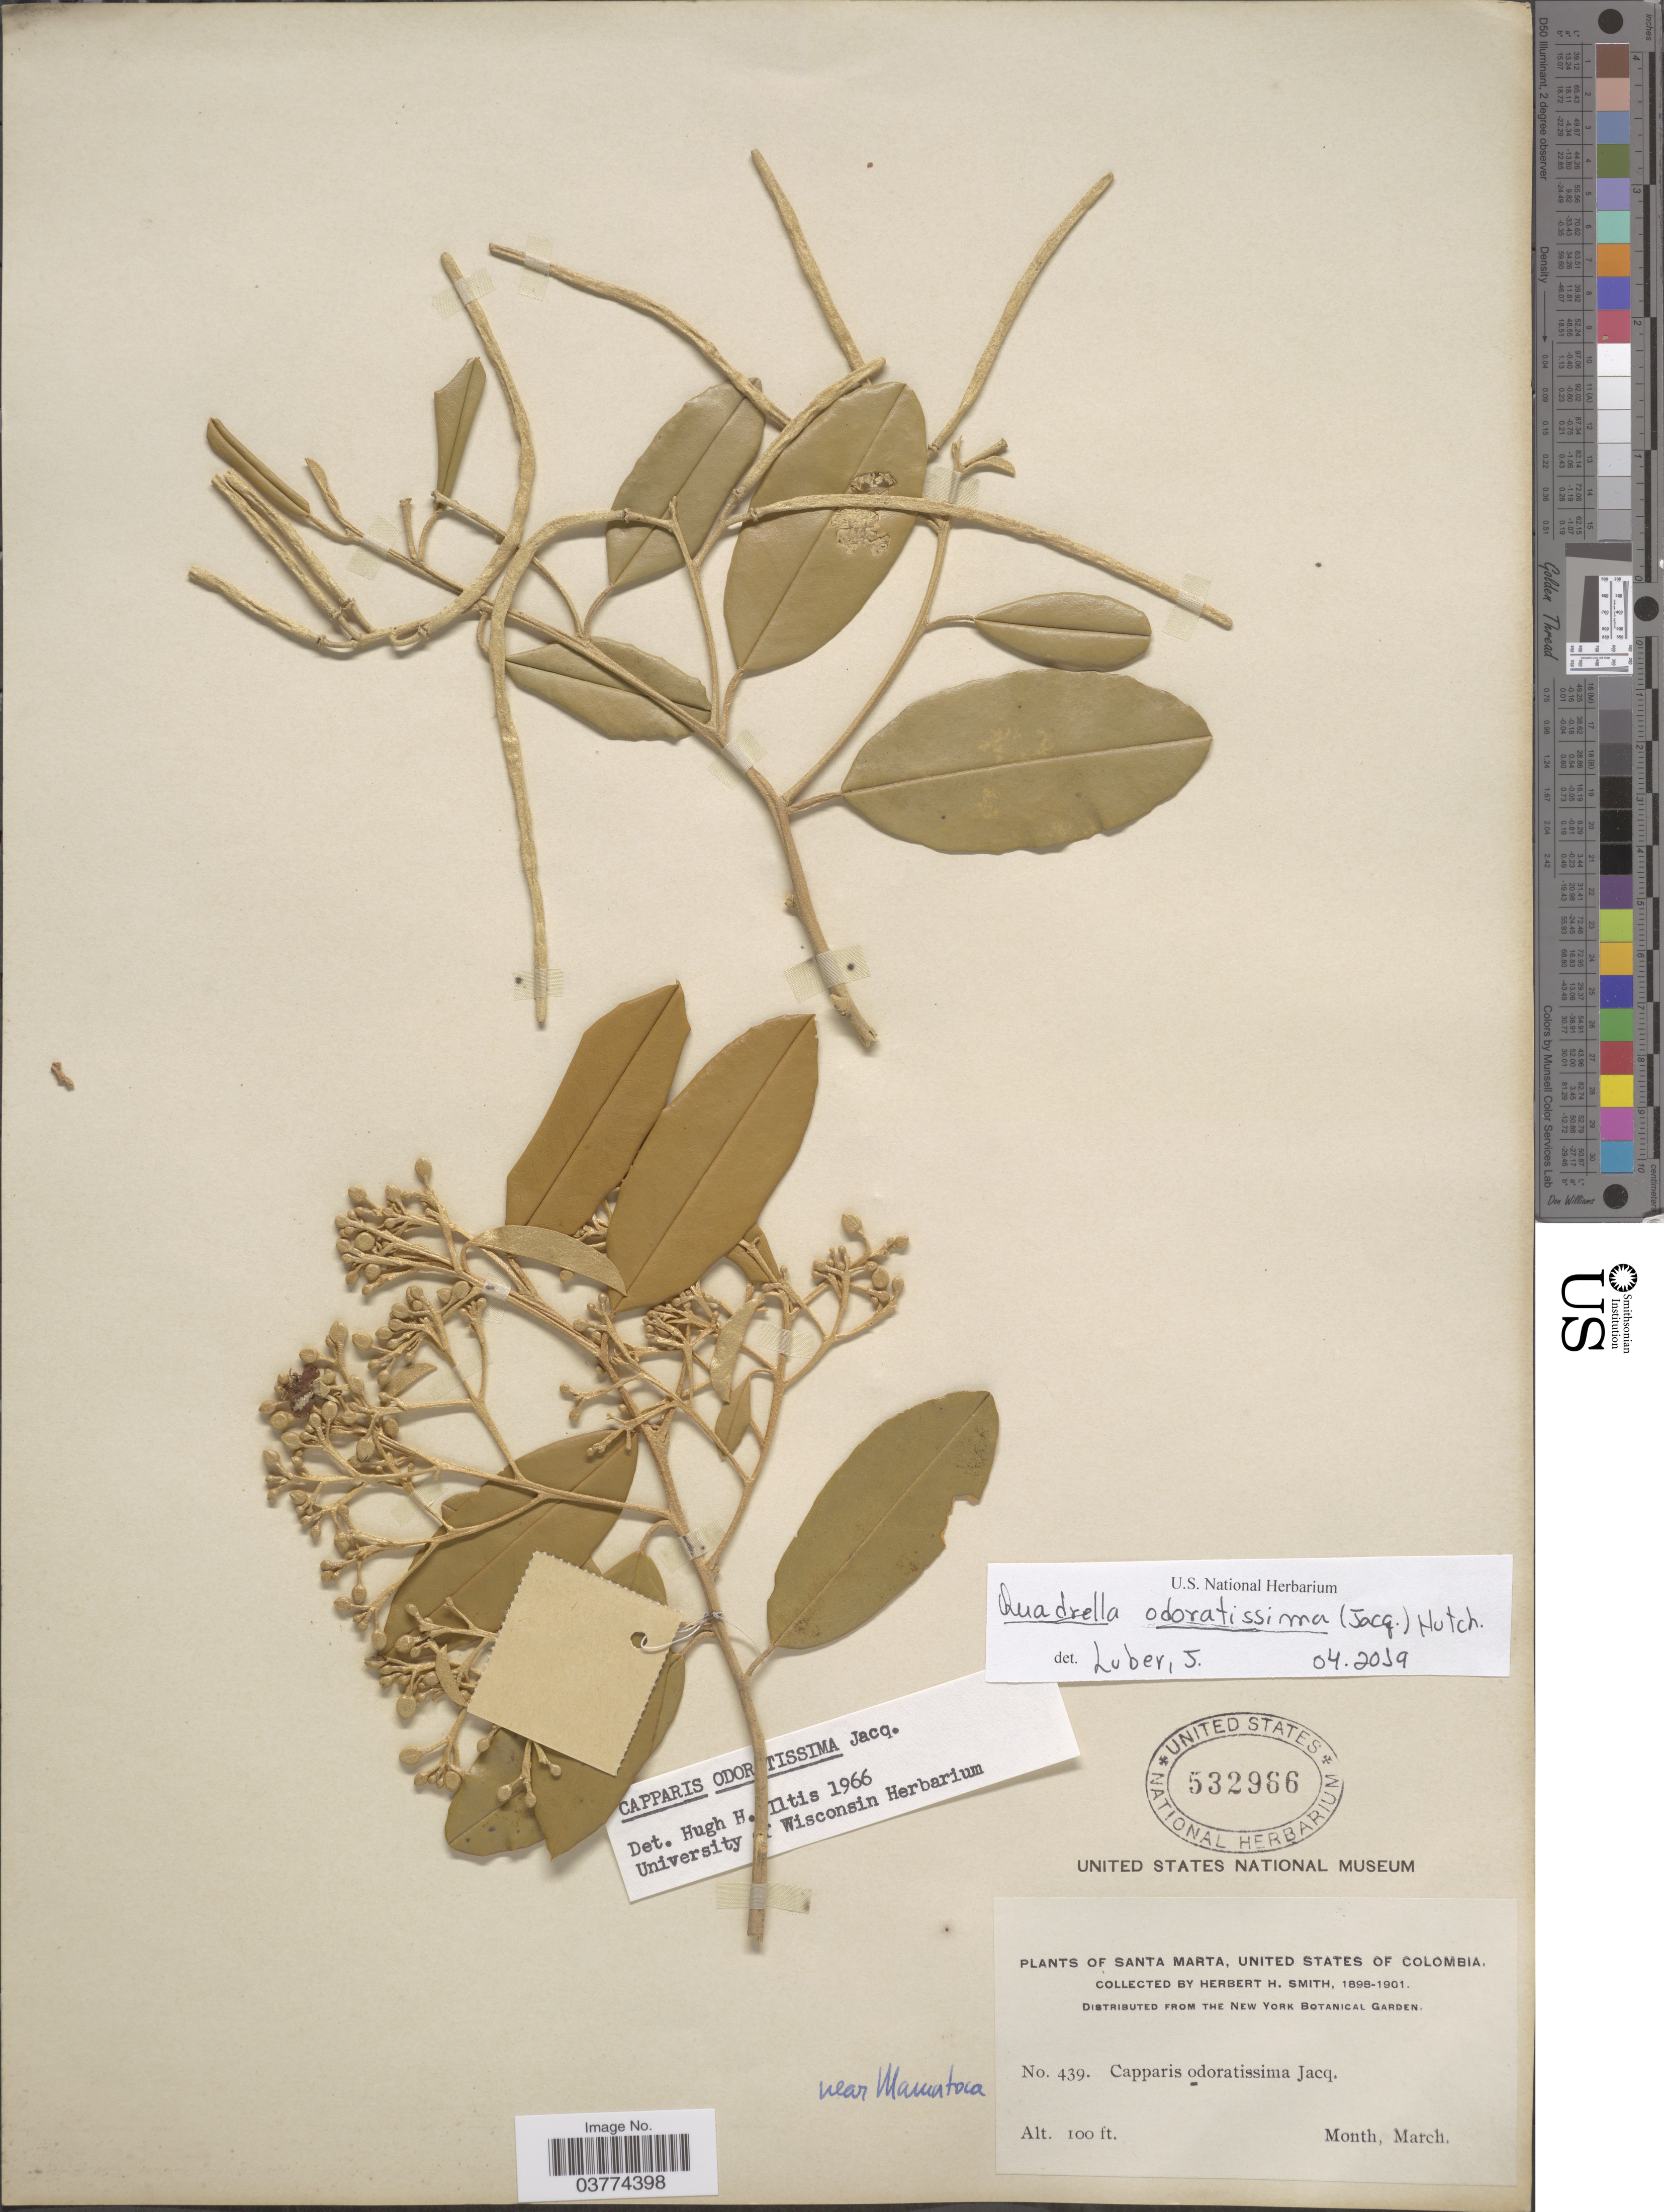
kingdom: Plantae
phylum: Tracheophyta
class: Magnoliopsida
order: Brassicales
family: Capparaceae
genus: Quadrella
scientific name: Quadrella odoratissima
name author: (Jacq.) Hutch.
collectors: Herbert H. Smith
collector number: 439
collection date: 1898-03/1901-03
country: Colombia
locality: Santa Marta, United States of Colombia. Near Mamatoca.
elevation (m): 30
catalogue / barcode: US 532966